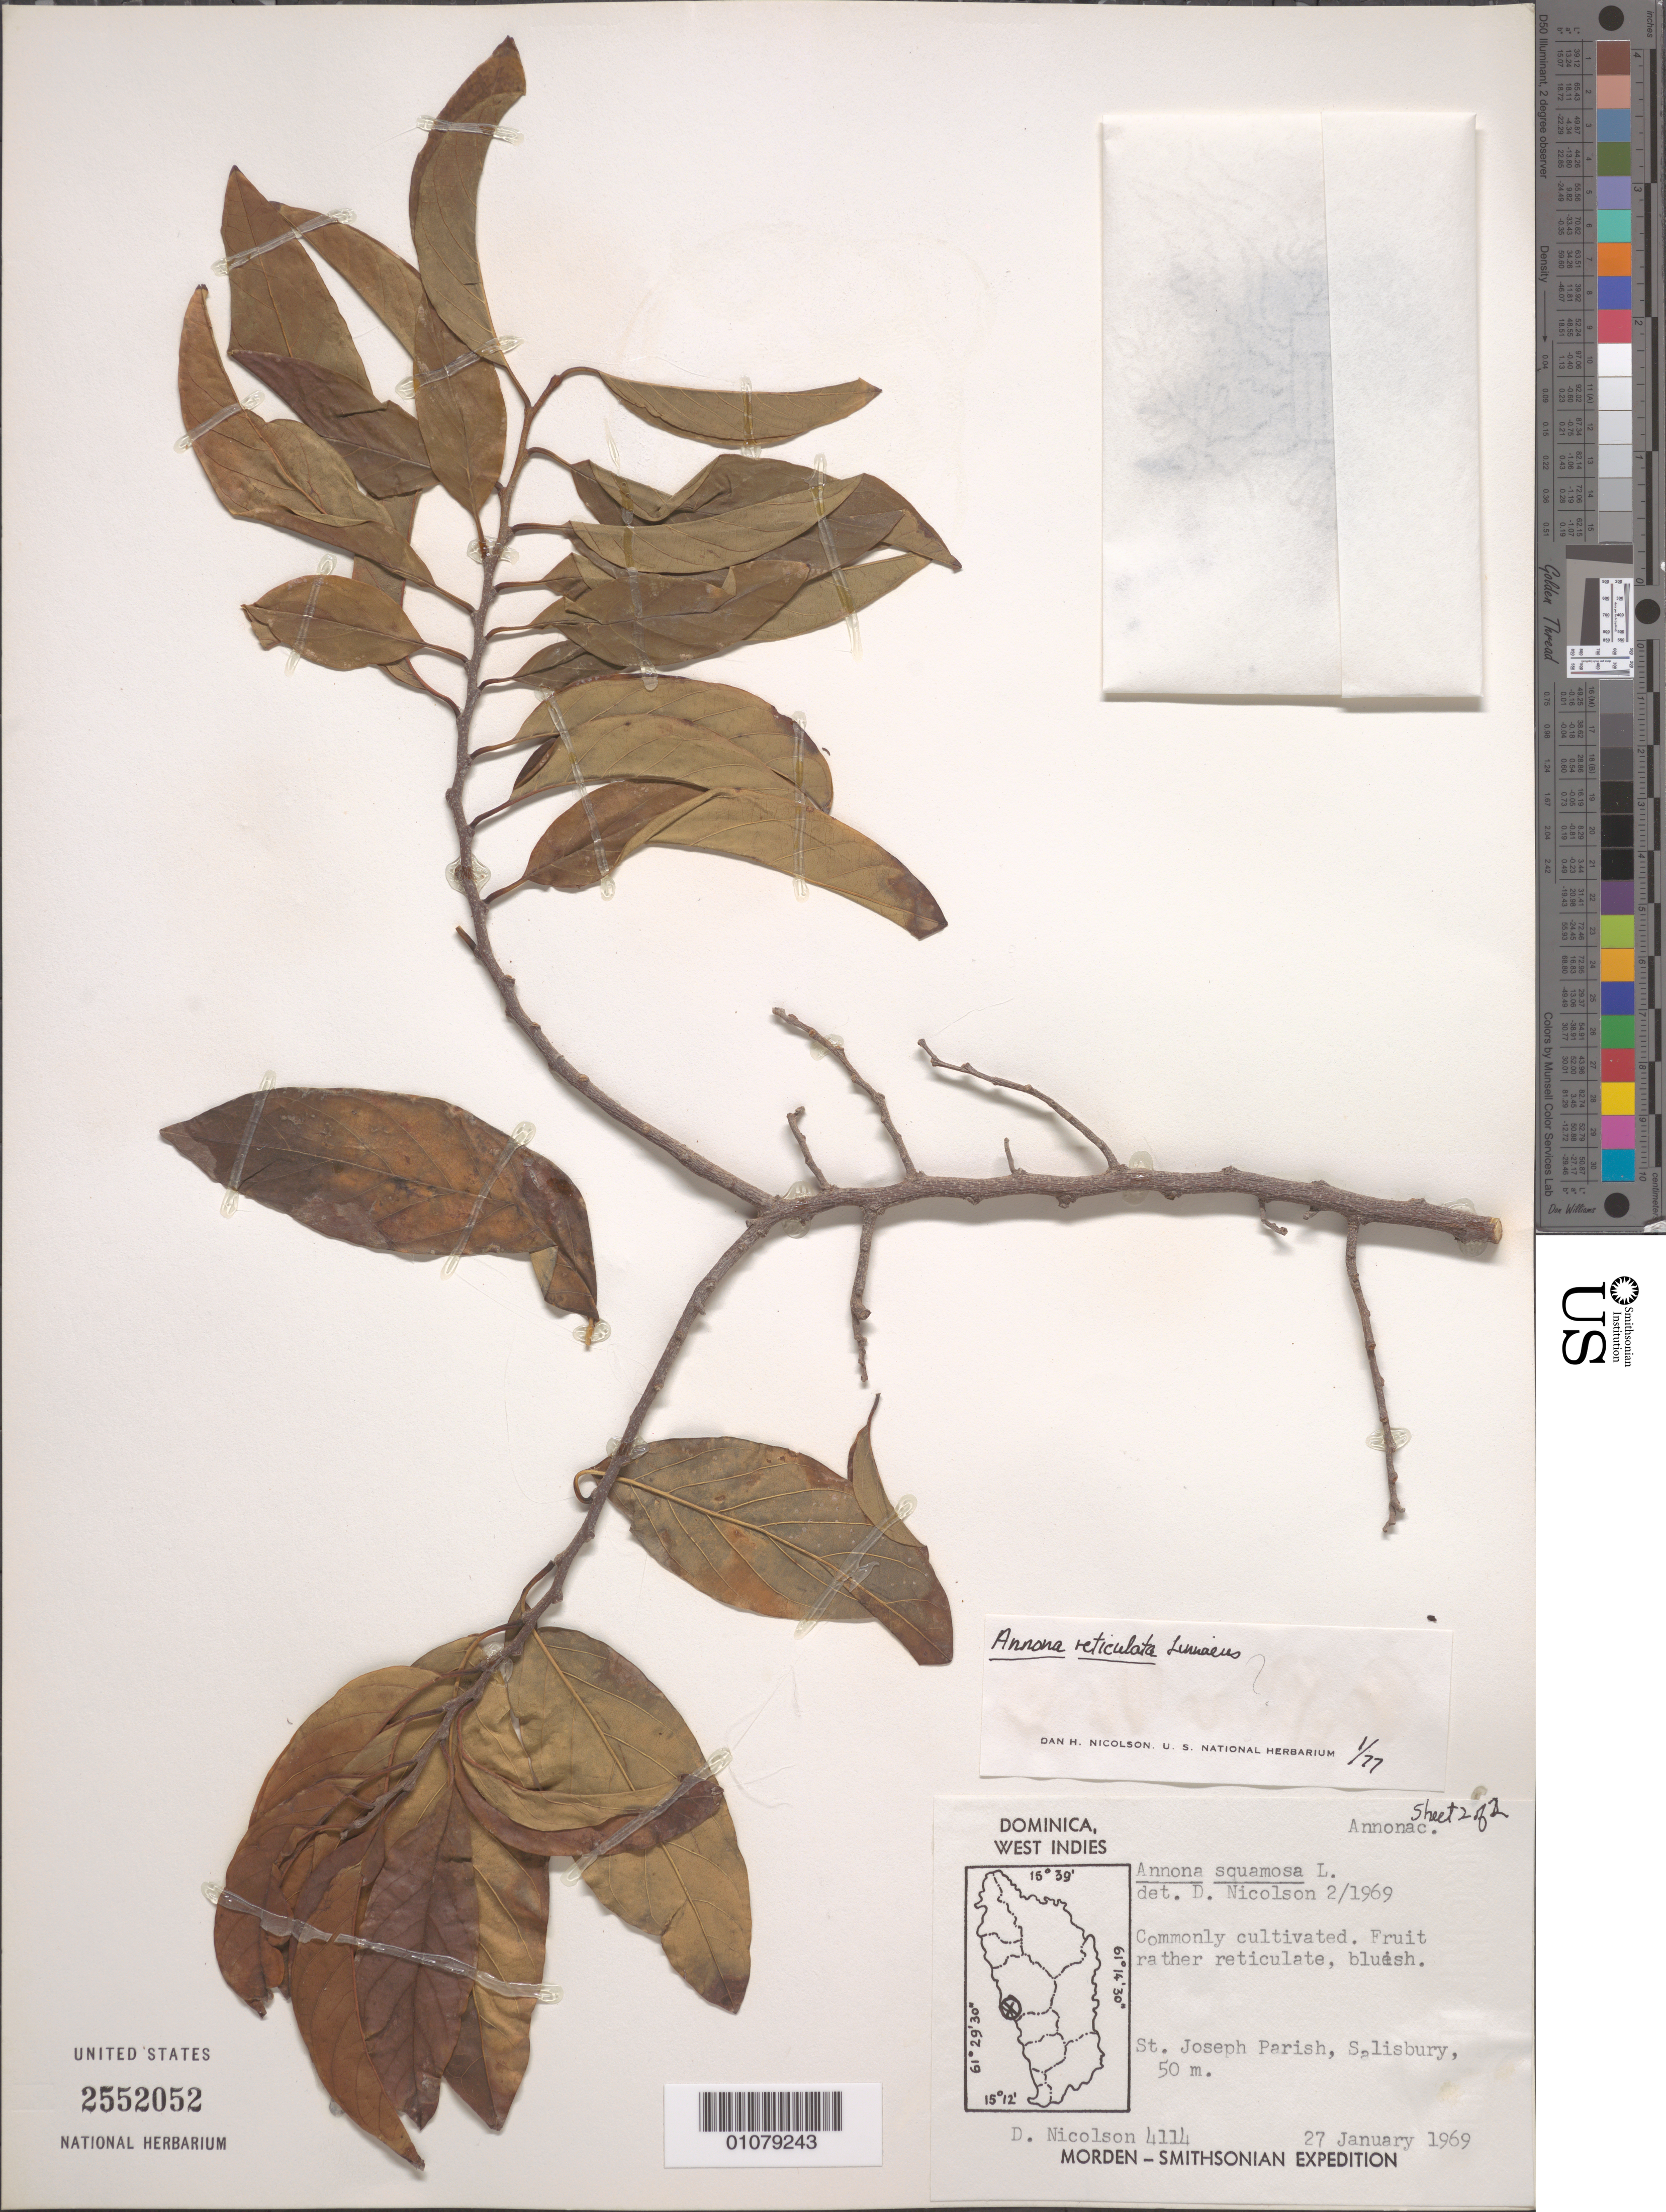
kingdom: Plantae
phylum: Tracheophyta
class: Magnoliopsida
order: Magnoliales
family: Annonaceae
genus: Annona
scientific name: Annona reticulata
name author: L.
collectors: D. H. Nicolson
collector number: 4114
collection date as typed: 27 Jan 1969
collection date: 1969-01-27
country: Dominica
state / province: St. Joseph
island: Dominica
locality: St. Joseph Parish, Salisbury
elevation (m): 50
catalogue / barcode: US 2552052